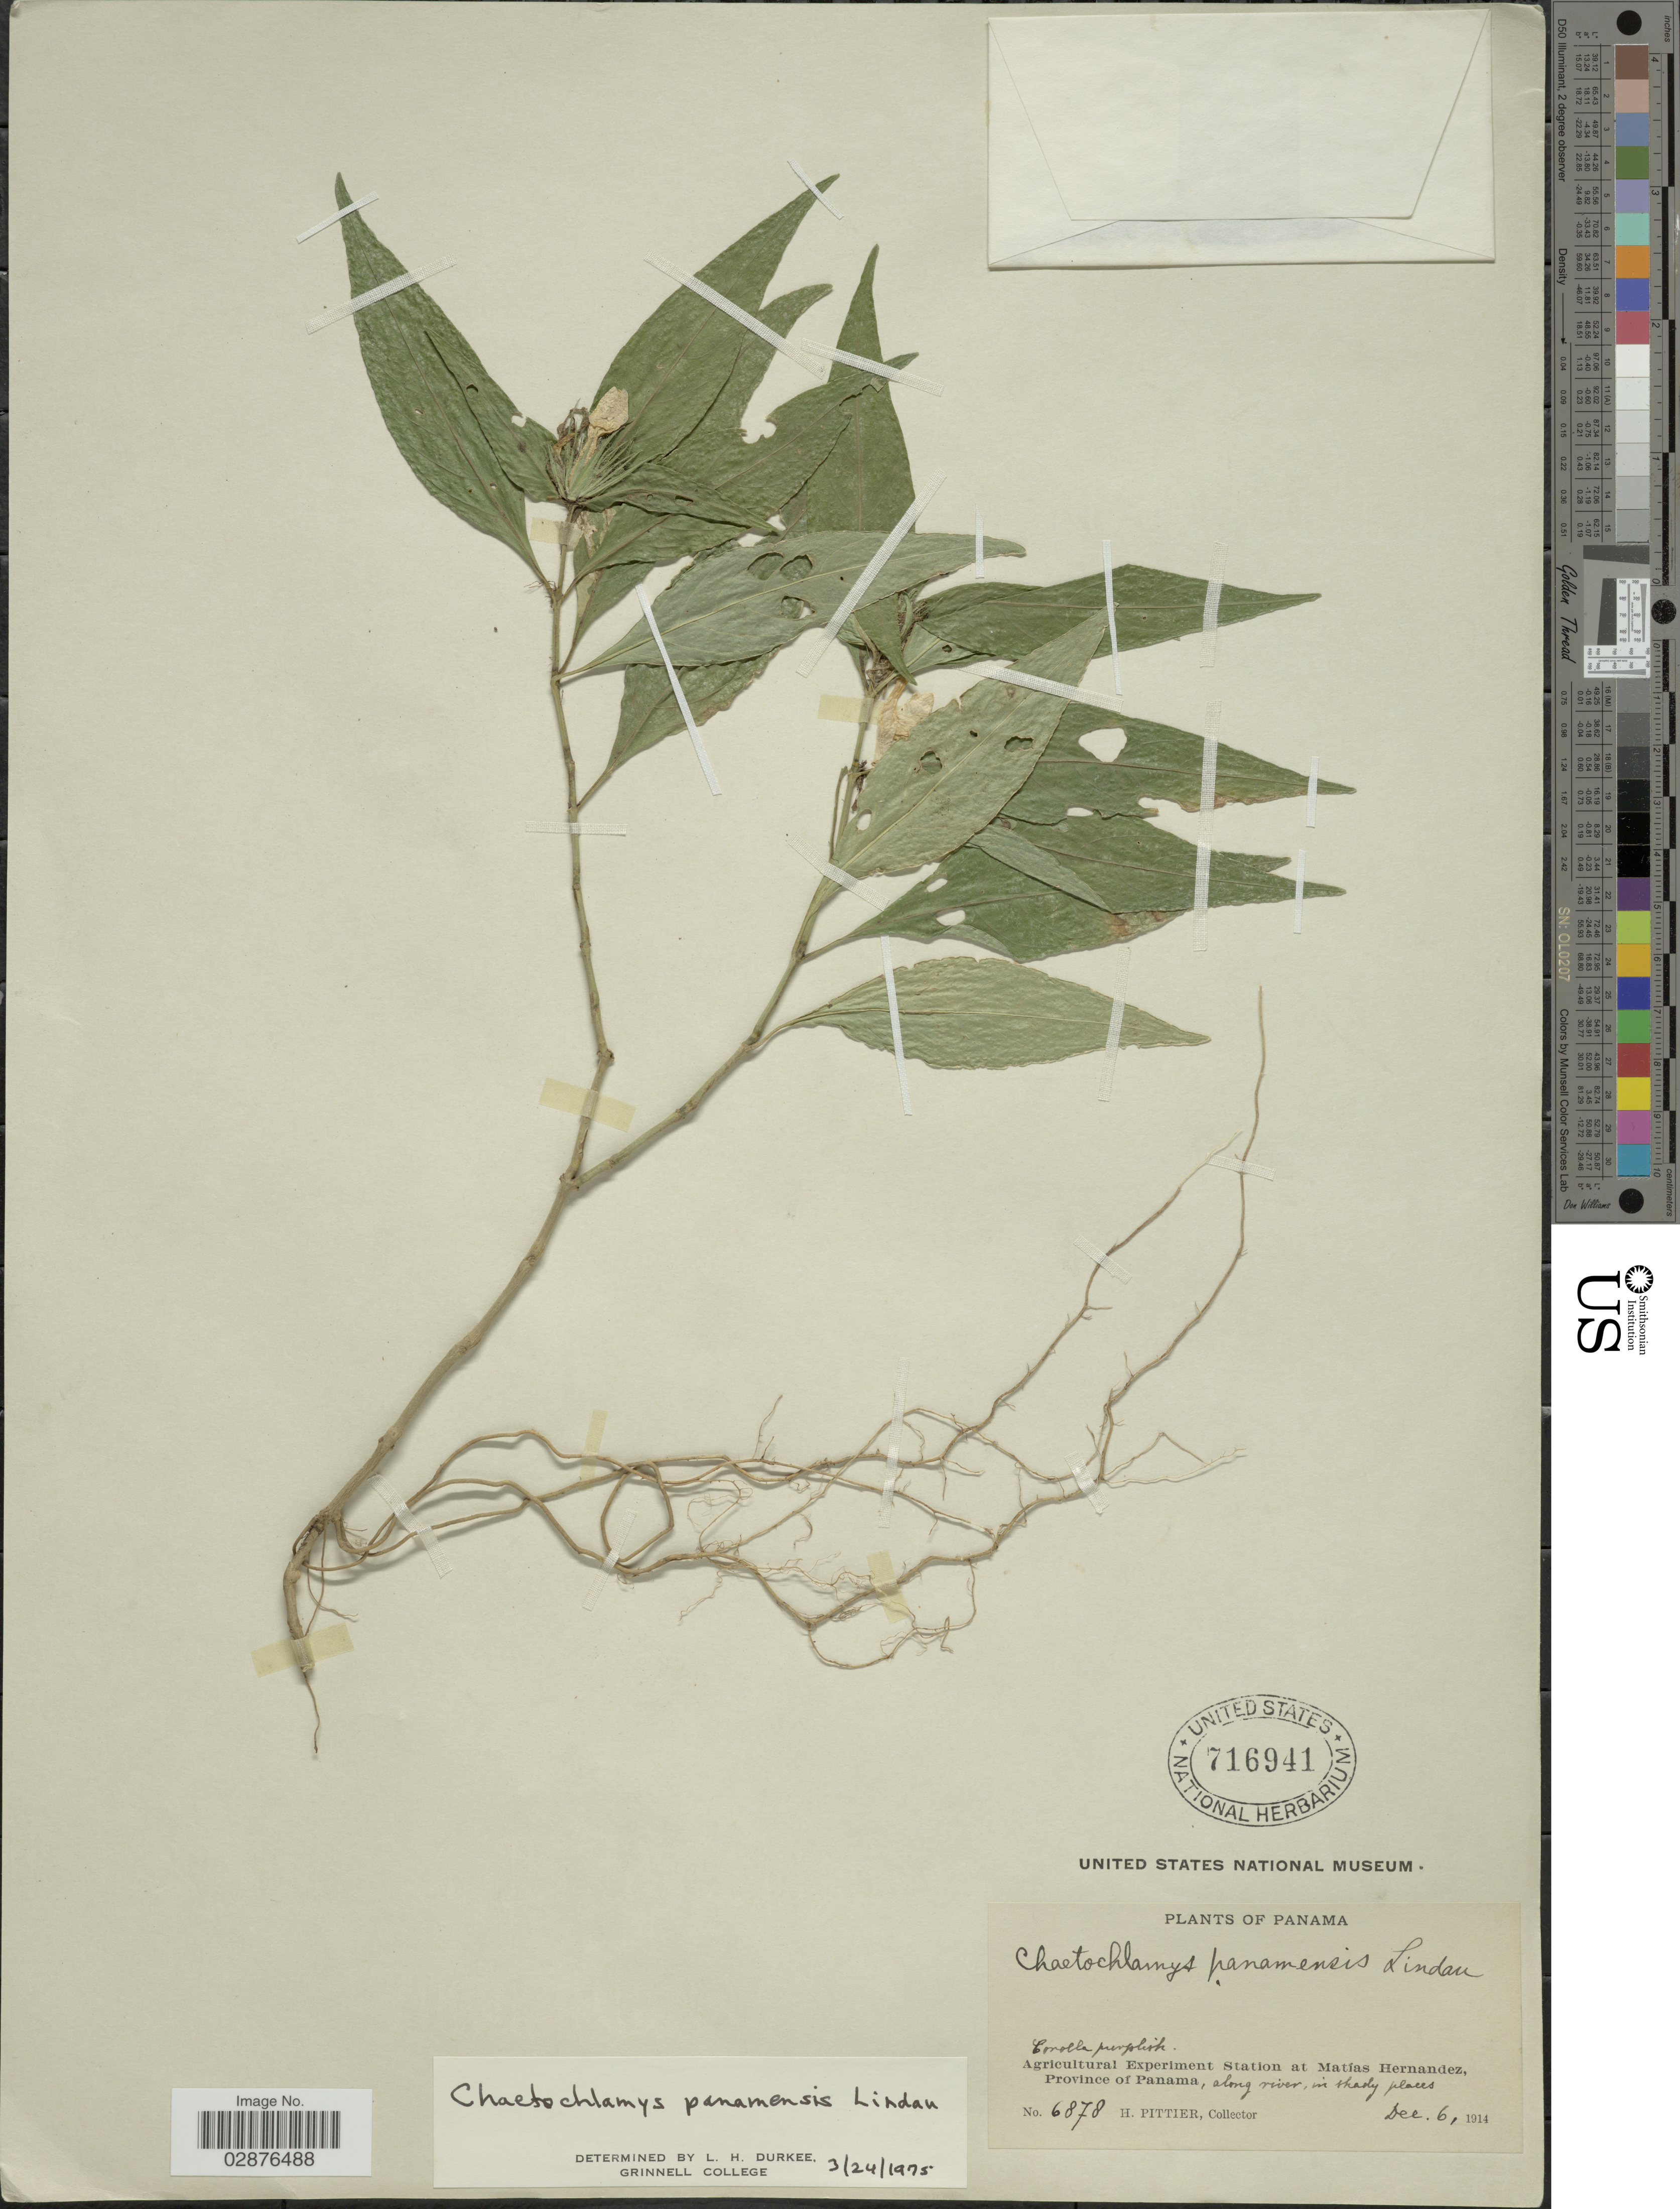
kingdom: Plantae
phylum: Tracheophyta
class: Magnoliopsida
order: Lamiales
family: Acanthaceae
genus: Justicia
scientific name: Justicia isthmensis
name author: T.F. Daniel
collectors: H. F. Pittier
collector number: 6878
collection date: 1914-12-06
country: Panama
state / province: Panamá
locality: Agricultural Experiment Station at Matías Hernandez.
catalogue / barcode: US 716941